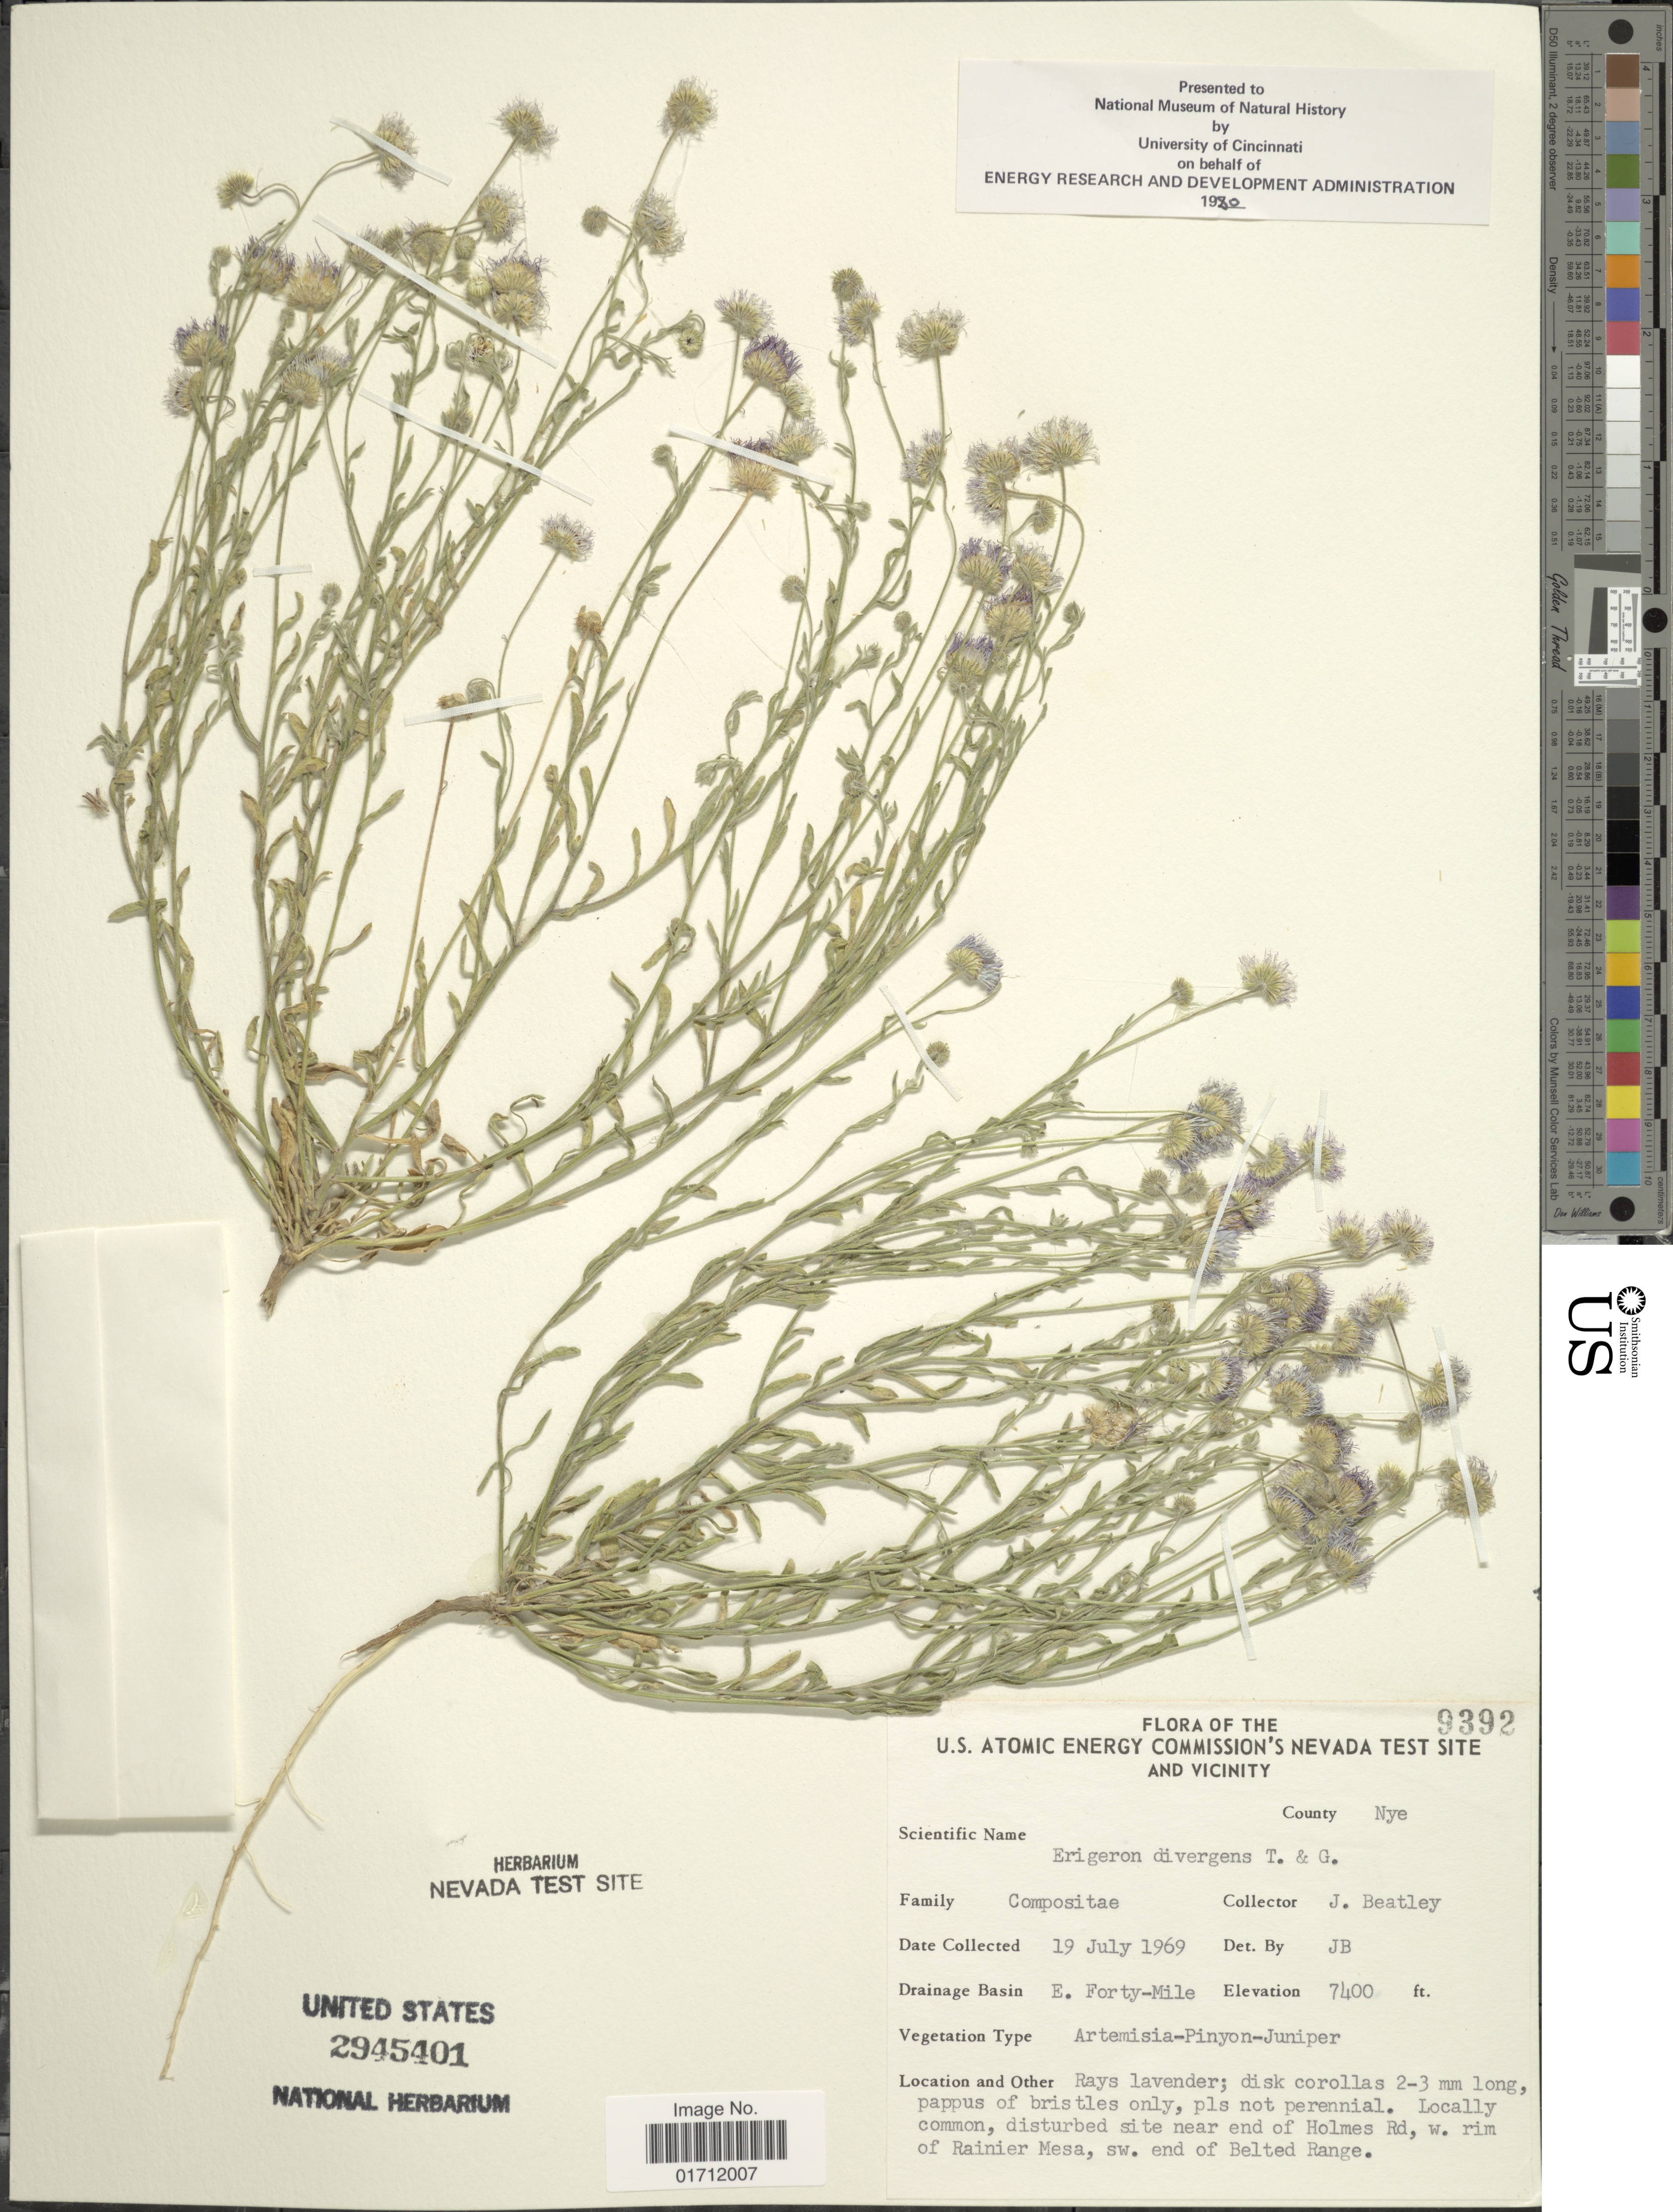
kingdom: Plantae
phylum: Tracheophyta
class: Magnoliopsida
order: Asterales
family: Asteraceae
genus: Erigeron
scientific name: Erigeron divergens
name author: Torr. & A. Gray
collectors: J. C. Beatley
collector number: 9392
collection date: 1969-07-19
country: United States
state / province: Nevada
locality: The U.S. Atomic Energy Commission's Nevada Test Site and Vicinity, County: Nye, Drainage Basin: E. Forty-ile, near end of Holmes Rd, w. rim of Rainier Mesa, sw. end of Belted Range.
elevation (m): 2256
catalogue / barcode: US 2945401